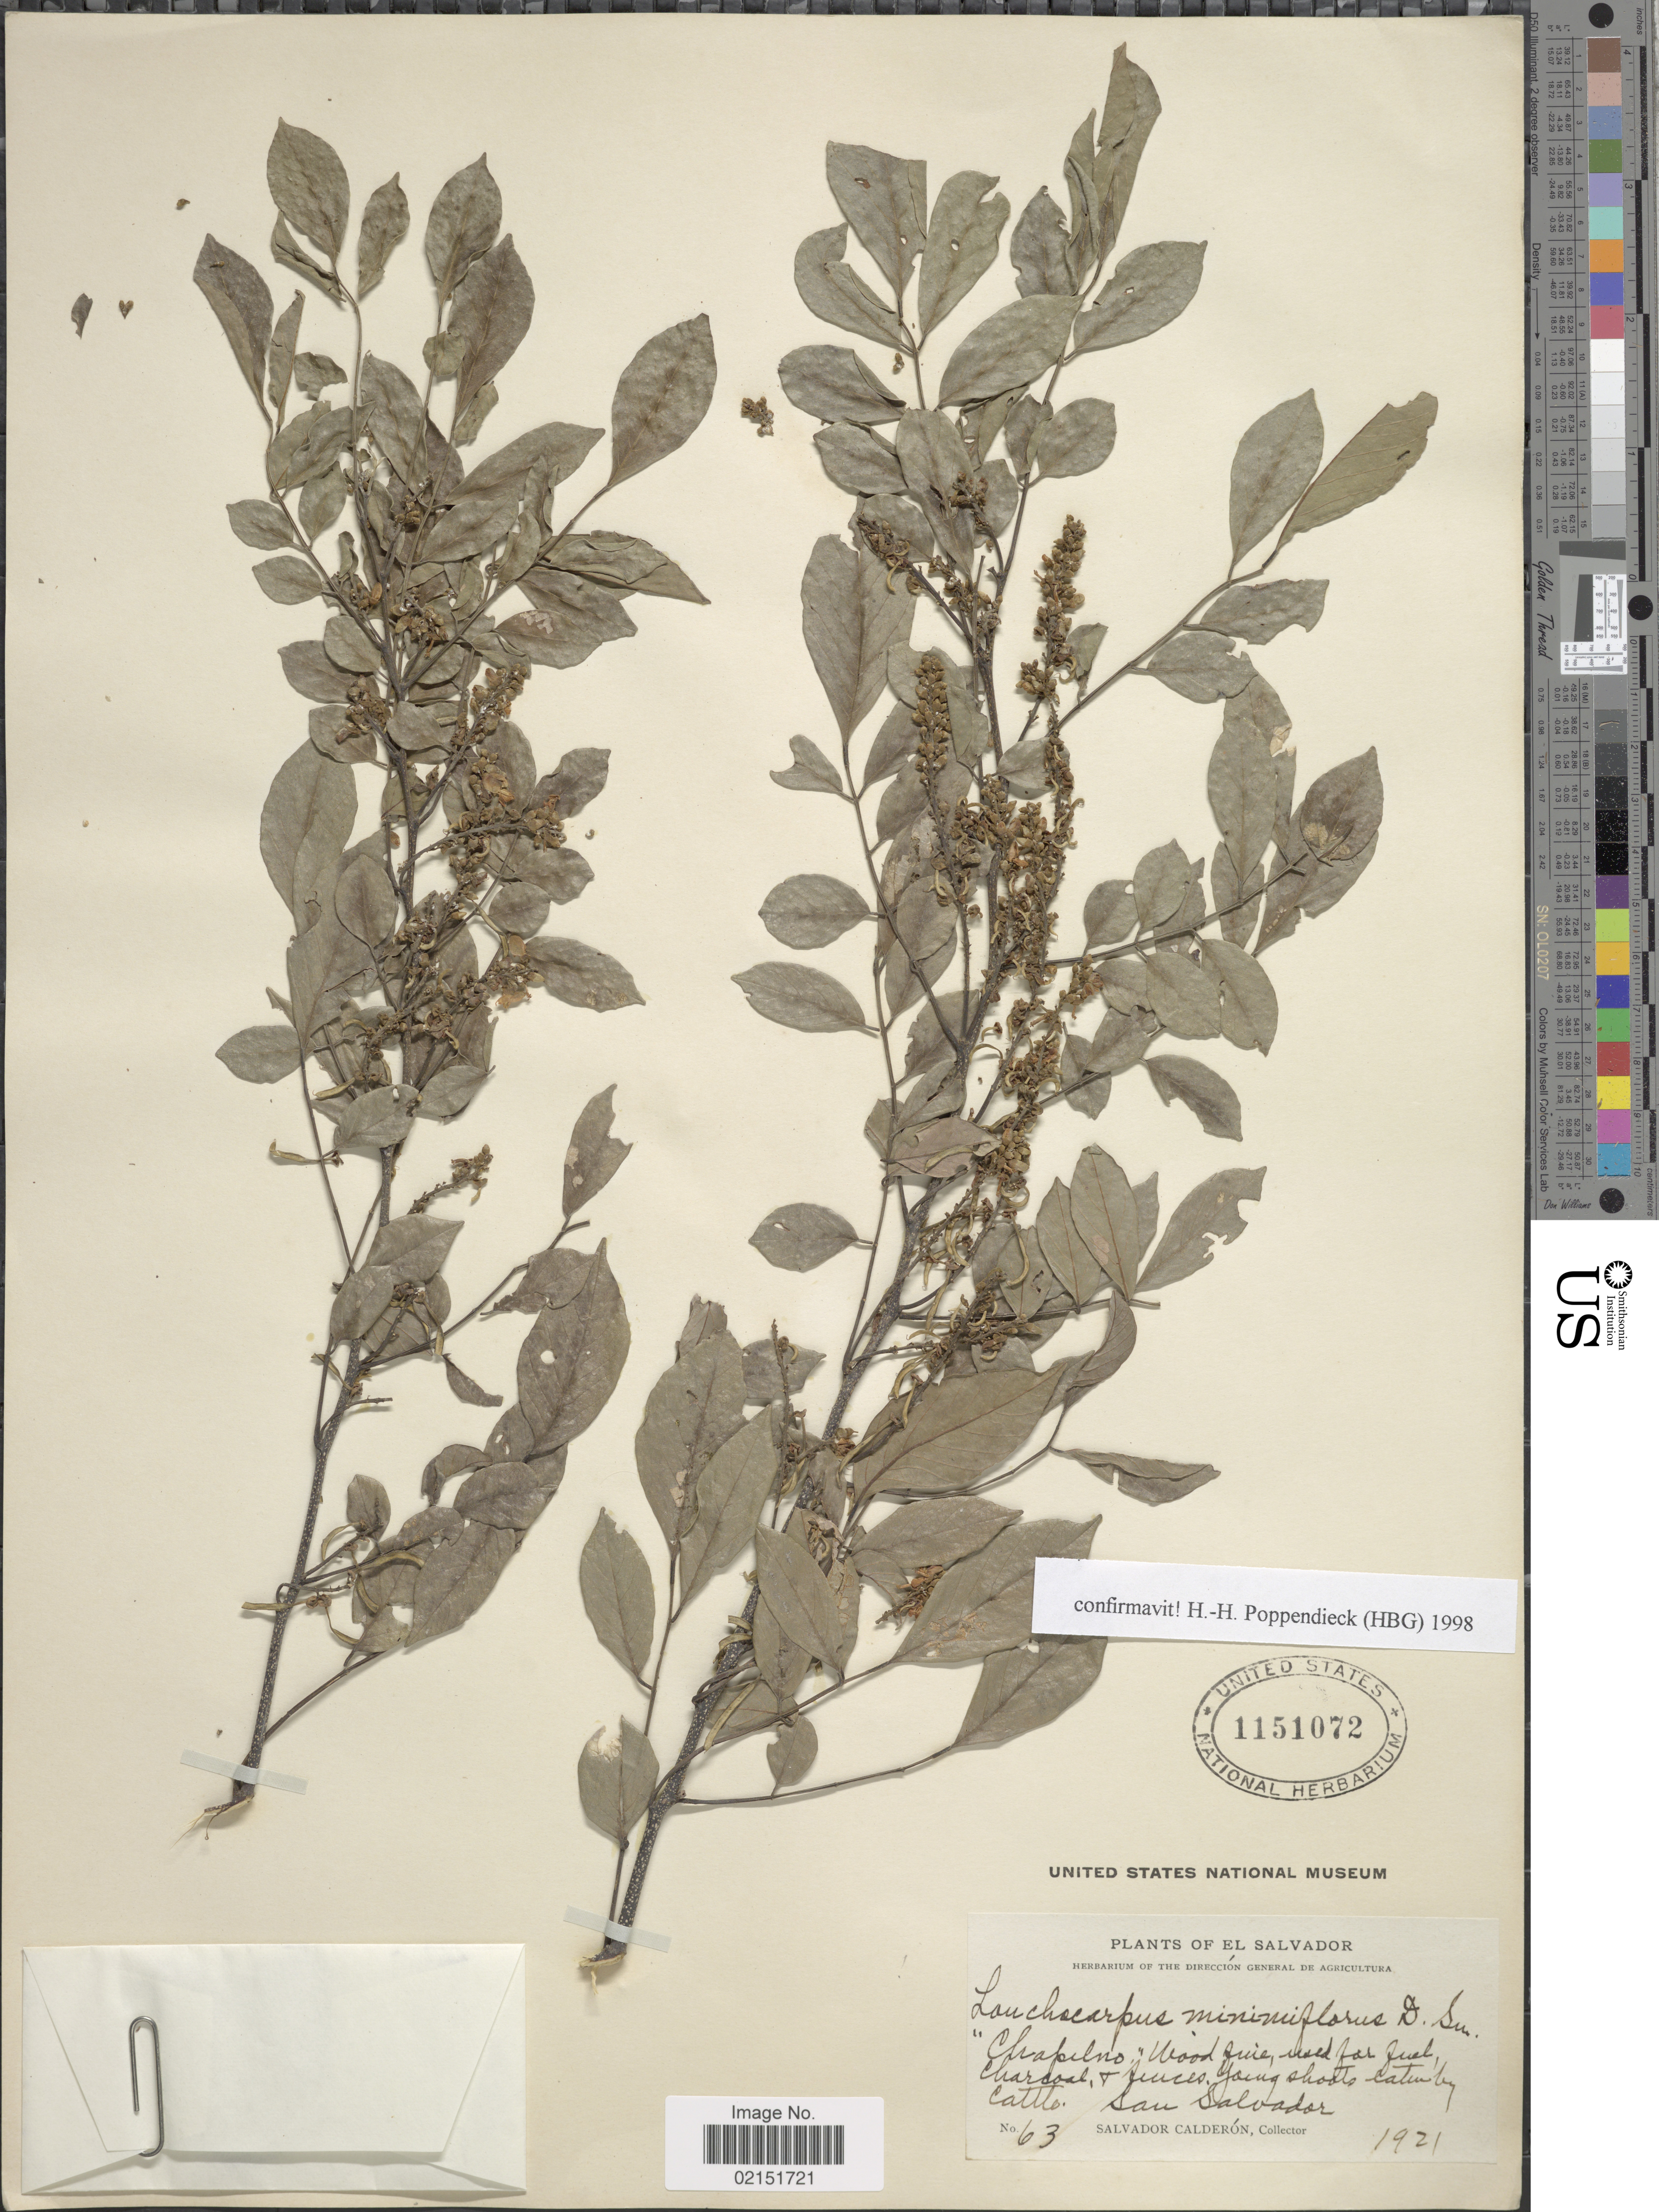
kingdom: Plantae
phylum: Tracheophyta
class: Magnoliopsida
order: Fabales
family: Fabaceae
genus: Lonchocarpus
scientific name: Lonchocarpus minimiflorus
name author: Donn. Sm.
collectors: S. Calderón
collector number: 63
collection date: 1921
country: El Salvador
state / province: San Salvador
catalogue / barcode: US 1151072